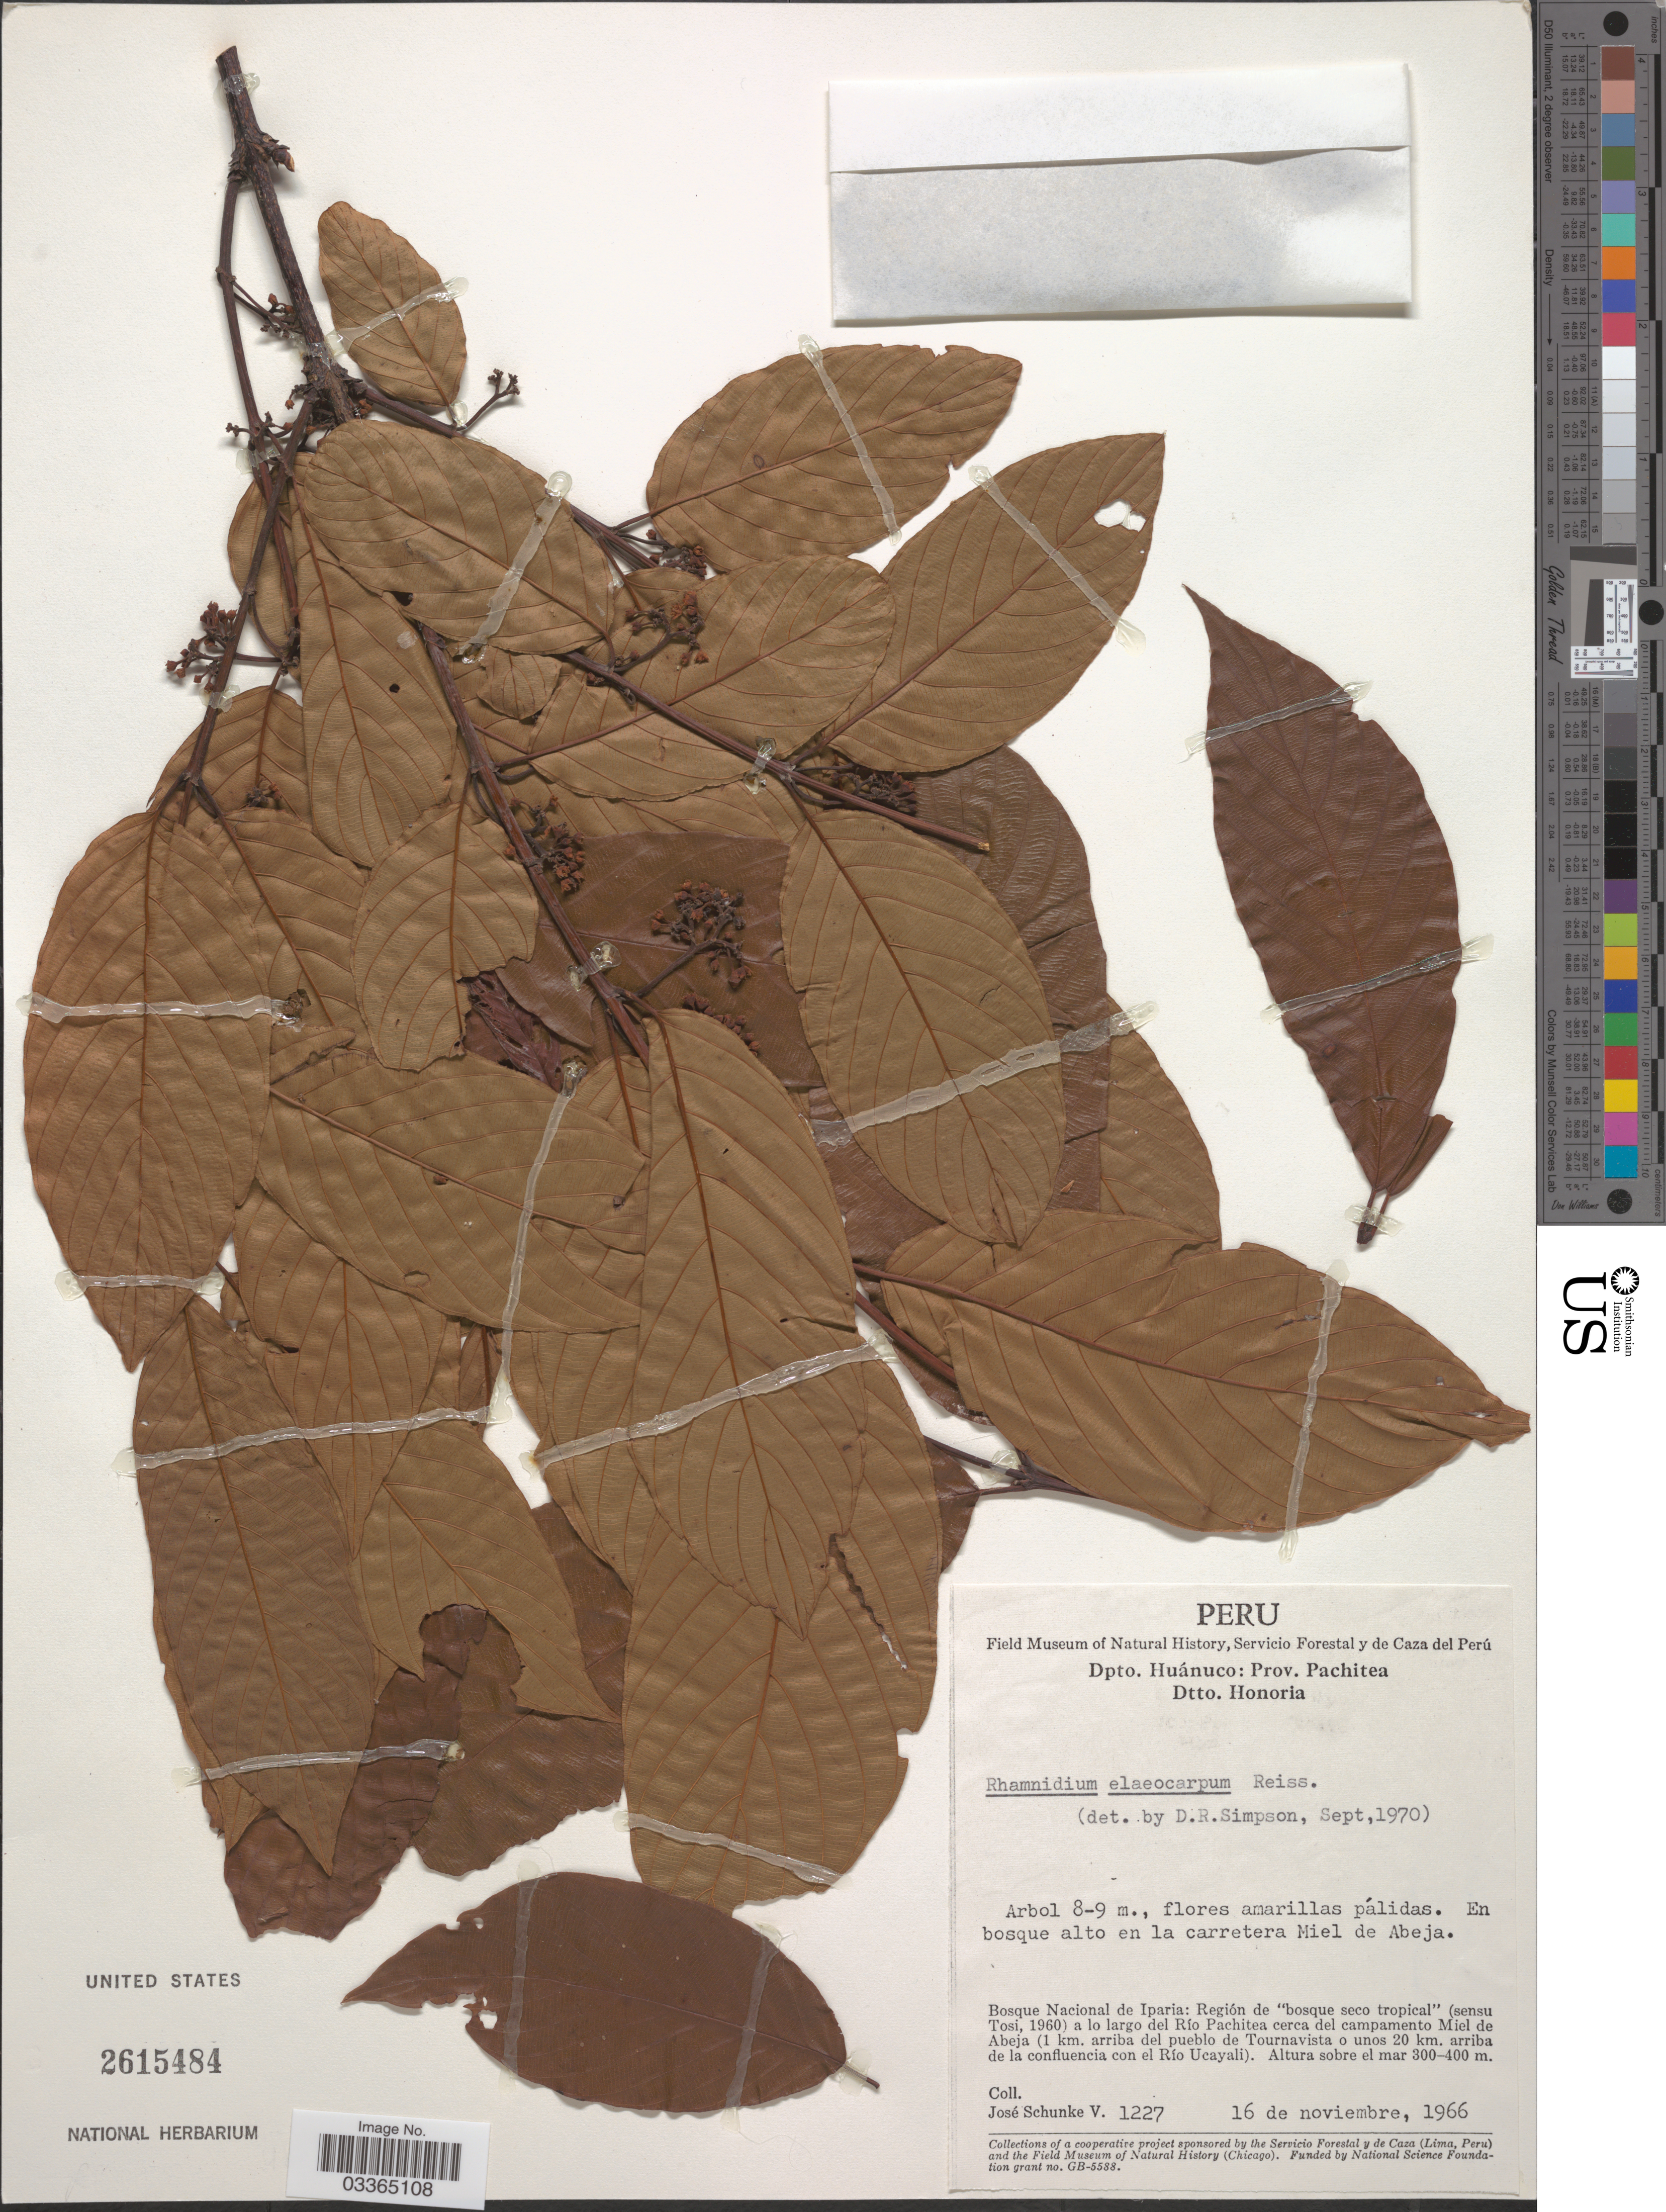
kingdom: Plantae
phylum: Tracheophyta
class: Magnoliopsida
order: Rosales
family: Rhamnaceae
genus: Rhamnidium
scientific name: Rhamnidium elaeocarpum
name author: Reissek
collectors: J. Schunke Vigo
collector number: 1227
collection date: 1966-11-16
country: Peru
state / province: Huánuco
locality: Dpto. Huánuco: Prov. Pachitea, Dtto. Honoria. En bosque alto en la carretera Miel de Abeja. Bosque Nacional de Iparia: Región de "bosque seco tropical" (sensu Tosi, 1960) a lo largo del Río Pachitea cerca del campamento Miel de Abeja (1 km. arriba del pueblo de Tournavista o unos 20 km. arriba de la confluencia con el Río Ucayali).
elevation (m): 300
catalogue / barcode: US 2615484